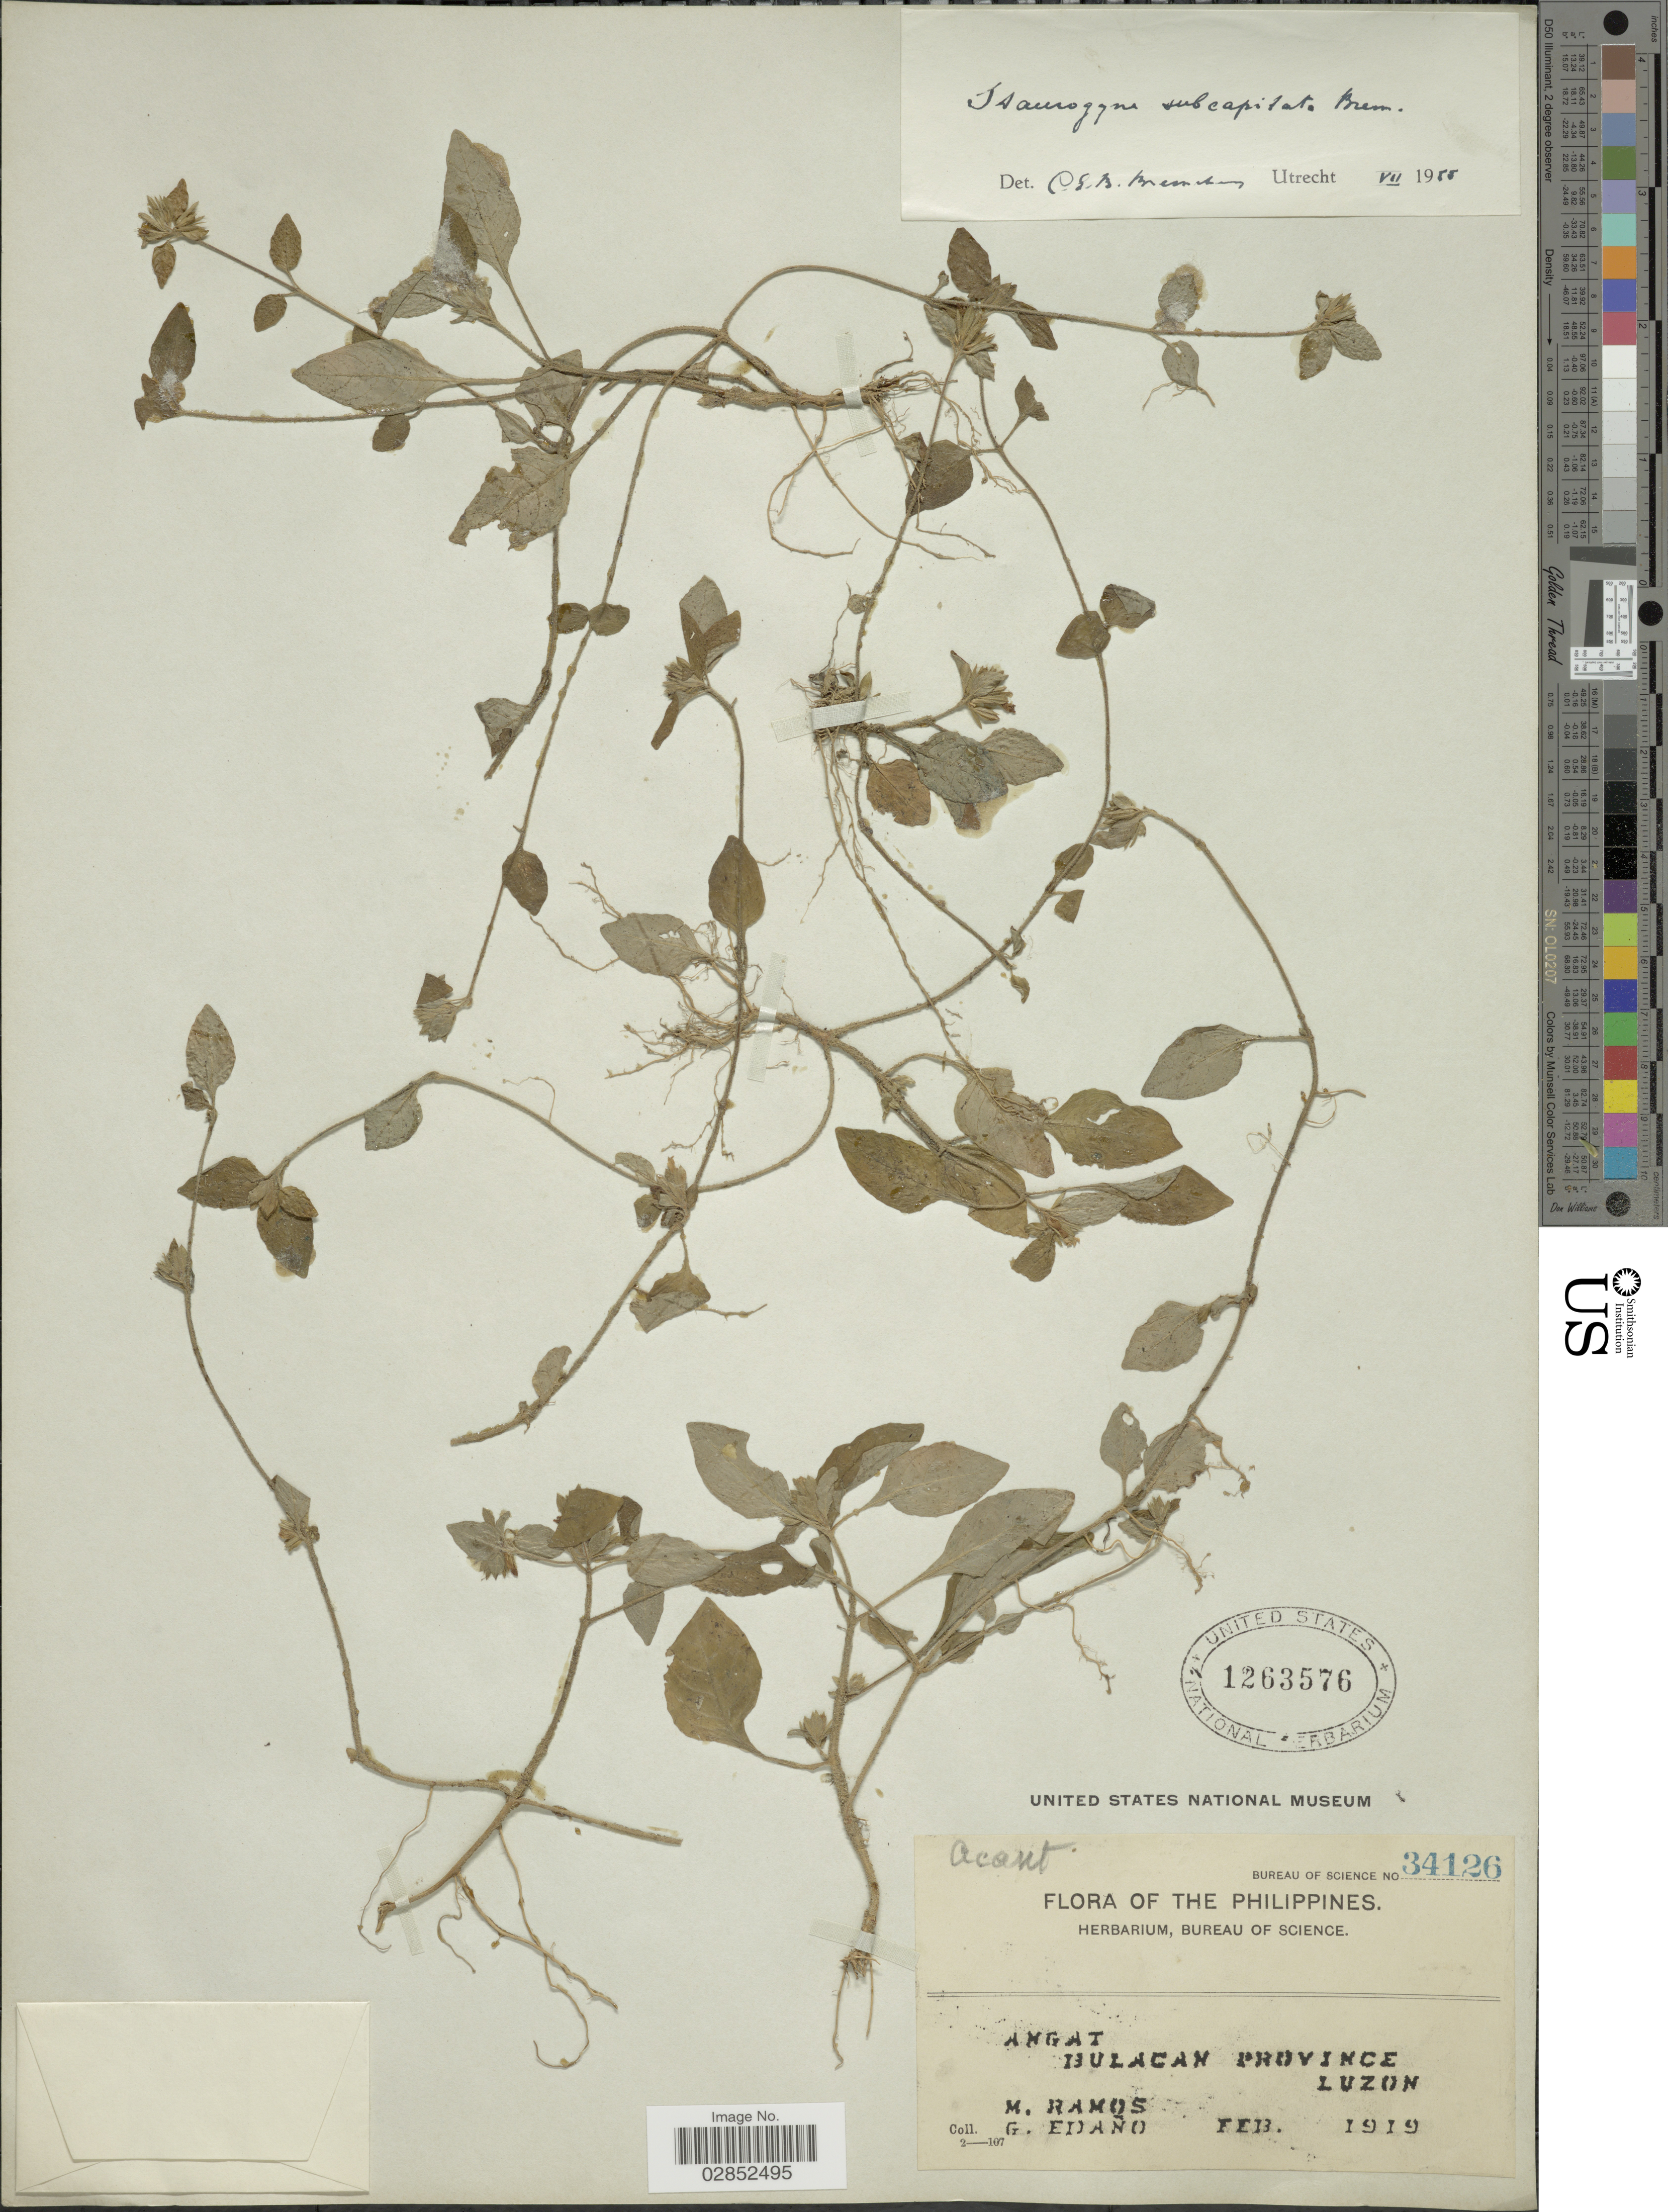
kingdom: Plantae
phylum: Tracheophyta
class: Magnoliopsida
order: Lamiales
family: Acanthaceae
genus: Thunbergia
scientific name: Thunbergia subsagittata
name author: Blanco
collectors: M. Ramos & G. Edaño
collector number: Bureau of Science 34126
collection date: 1919-02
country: Philippines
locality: Angat, Bulacan, Province, Luzon.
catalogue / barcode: US 1263576